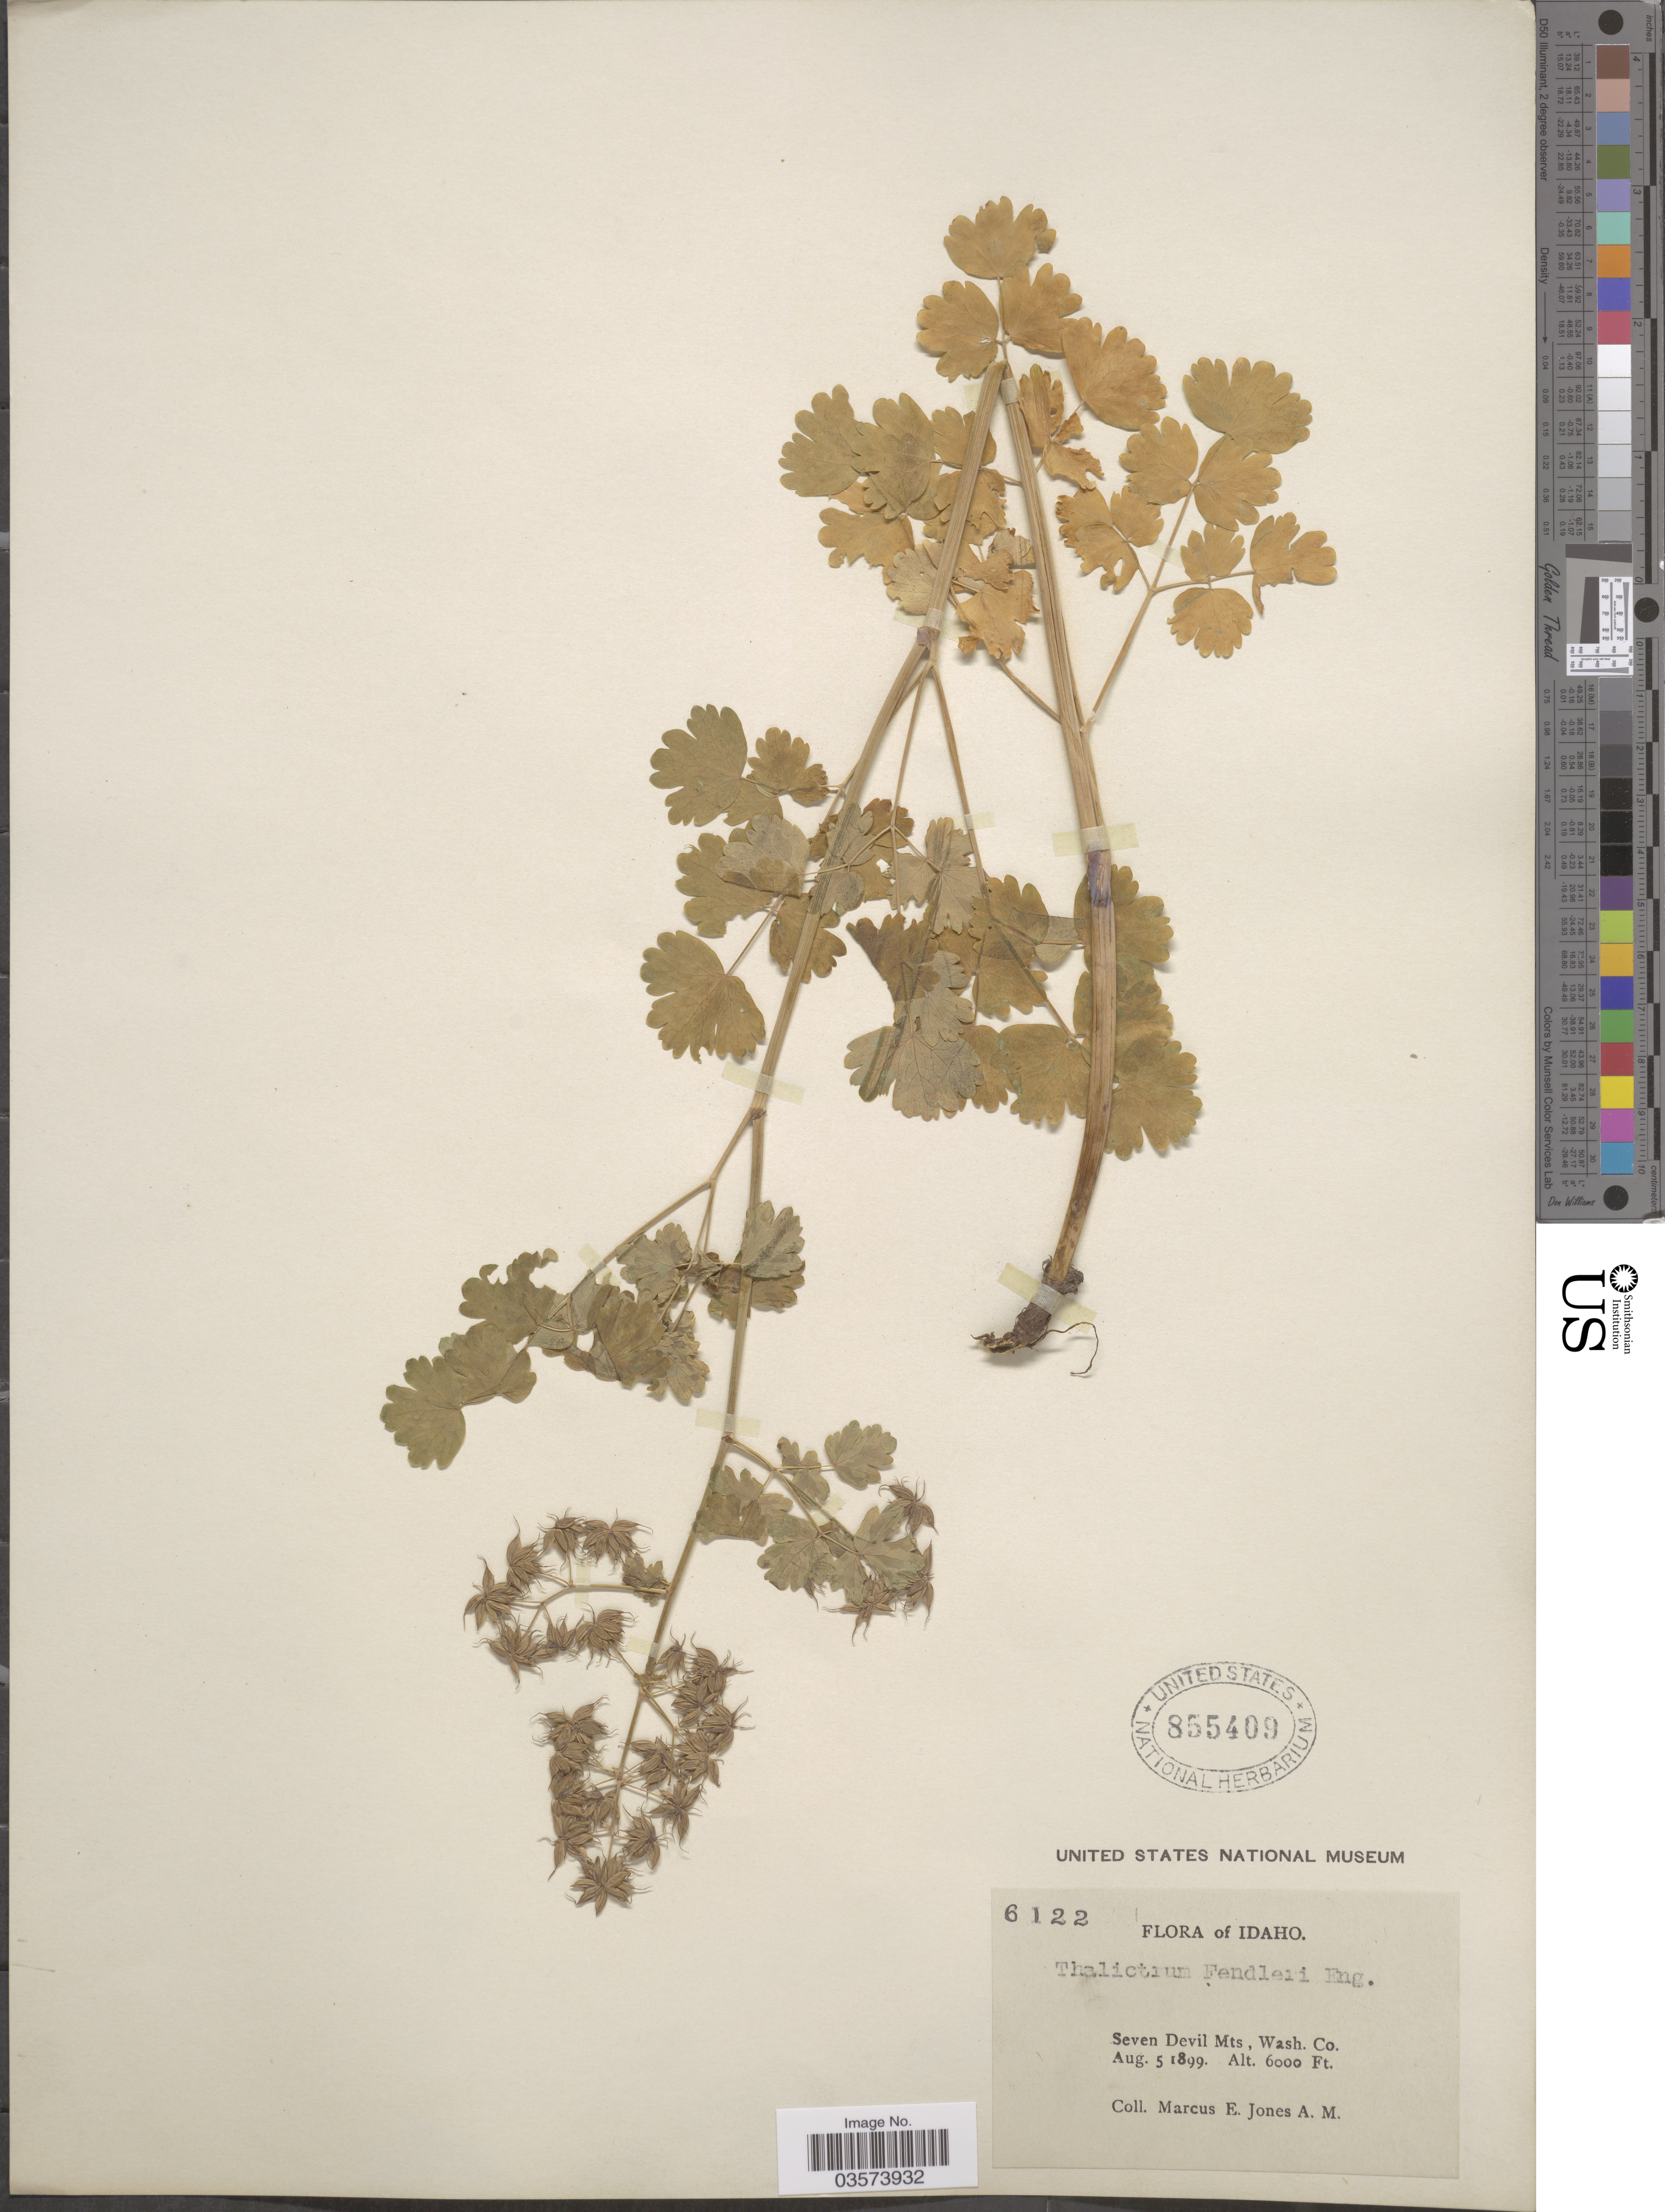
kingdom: Plantae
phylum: Tracheophyta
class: Magnoliopsida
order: Ranunculales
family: Ranunculaceae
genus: Thalictrum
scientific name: Thalictrum fendleri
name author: Engelm. ex A. Gray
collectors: M. E. Jones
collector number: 6122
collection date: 1899-08-05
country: United States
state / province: Idaho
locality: Seven Devil Mts, Wash. Co.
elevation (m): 1829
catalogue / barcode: US 855409